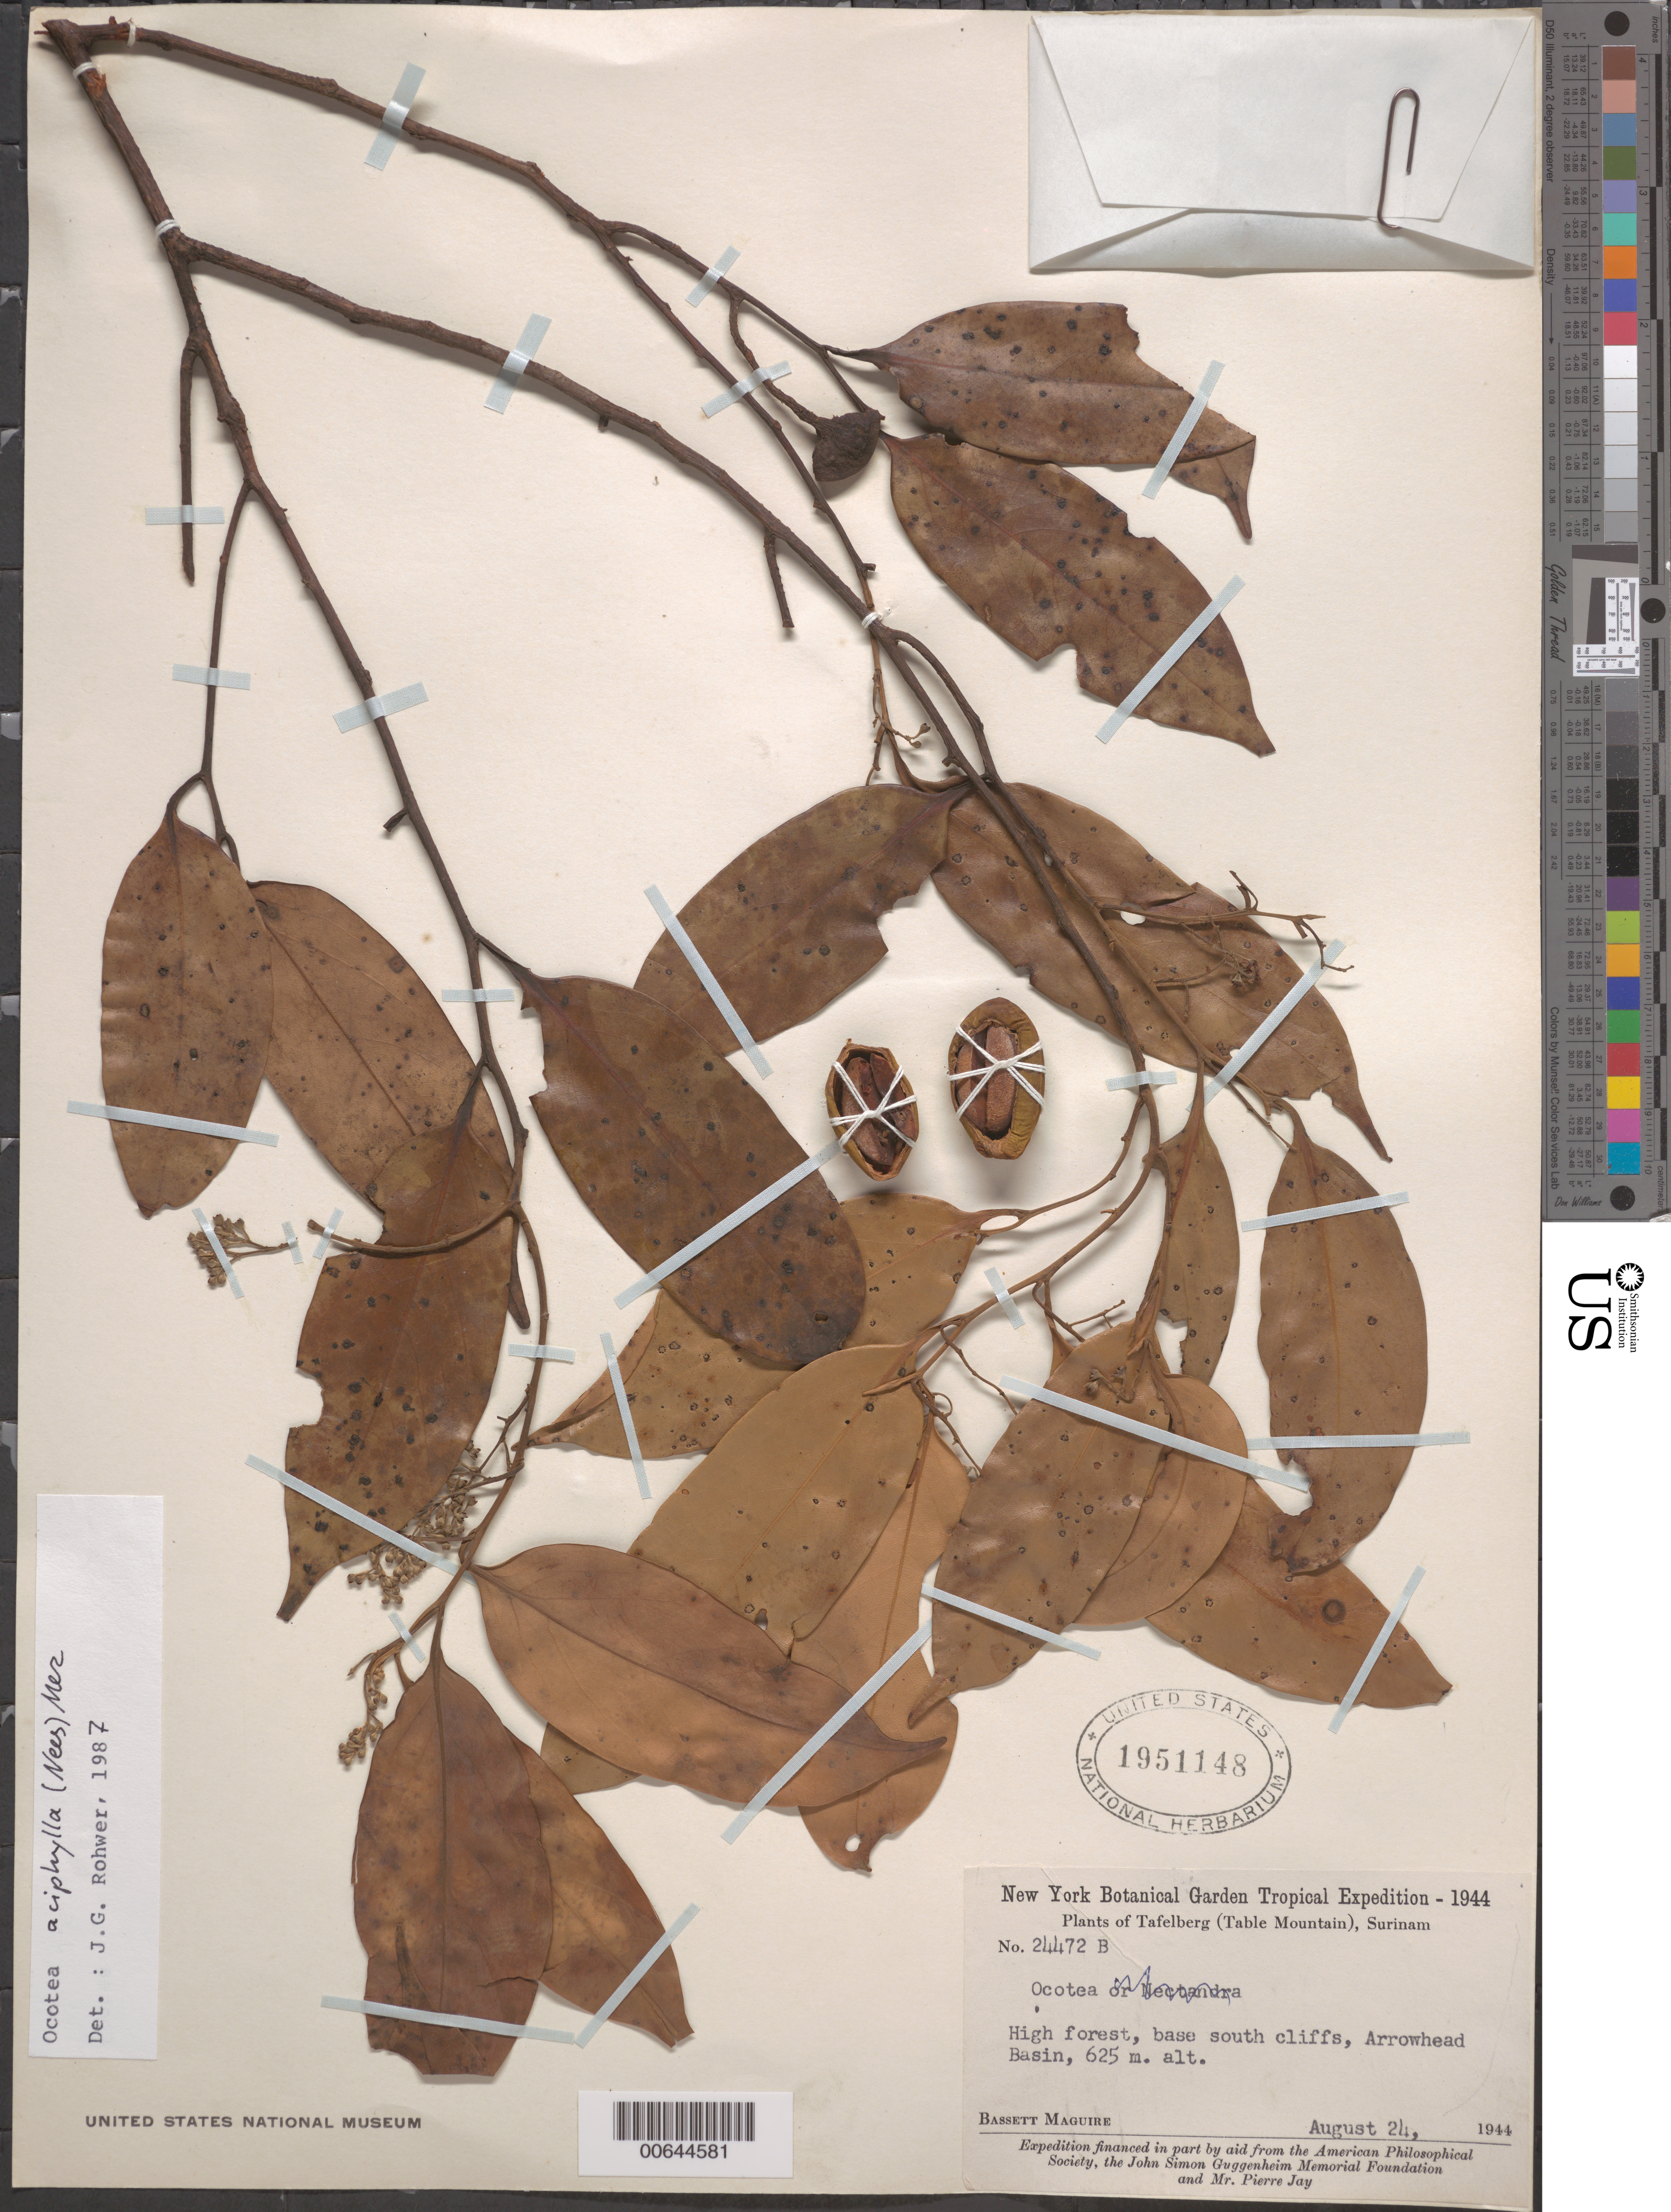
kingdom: Plantae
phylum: Tracheophyta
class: Magnoliopsida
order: Laurales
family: Lauraceae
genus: Ocotea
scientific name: Ocotea aciphylla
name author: (Nees & Mart.) Mez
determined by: Rohwer, J. G.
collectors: B. Maguire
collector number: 24472 b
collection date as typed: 24-Aug-44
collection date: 1944-08-24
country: Suriname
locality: Tafelberg (Table Mountain), Arrowhead Basin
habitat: High forest, base of S cliffs.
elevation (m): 625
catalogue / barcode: US 1951148